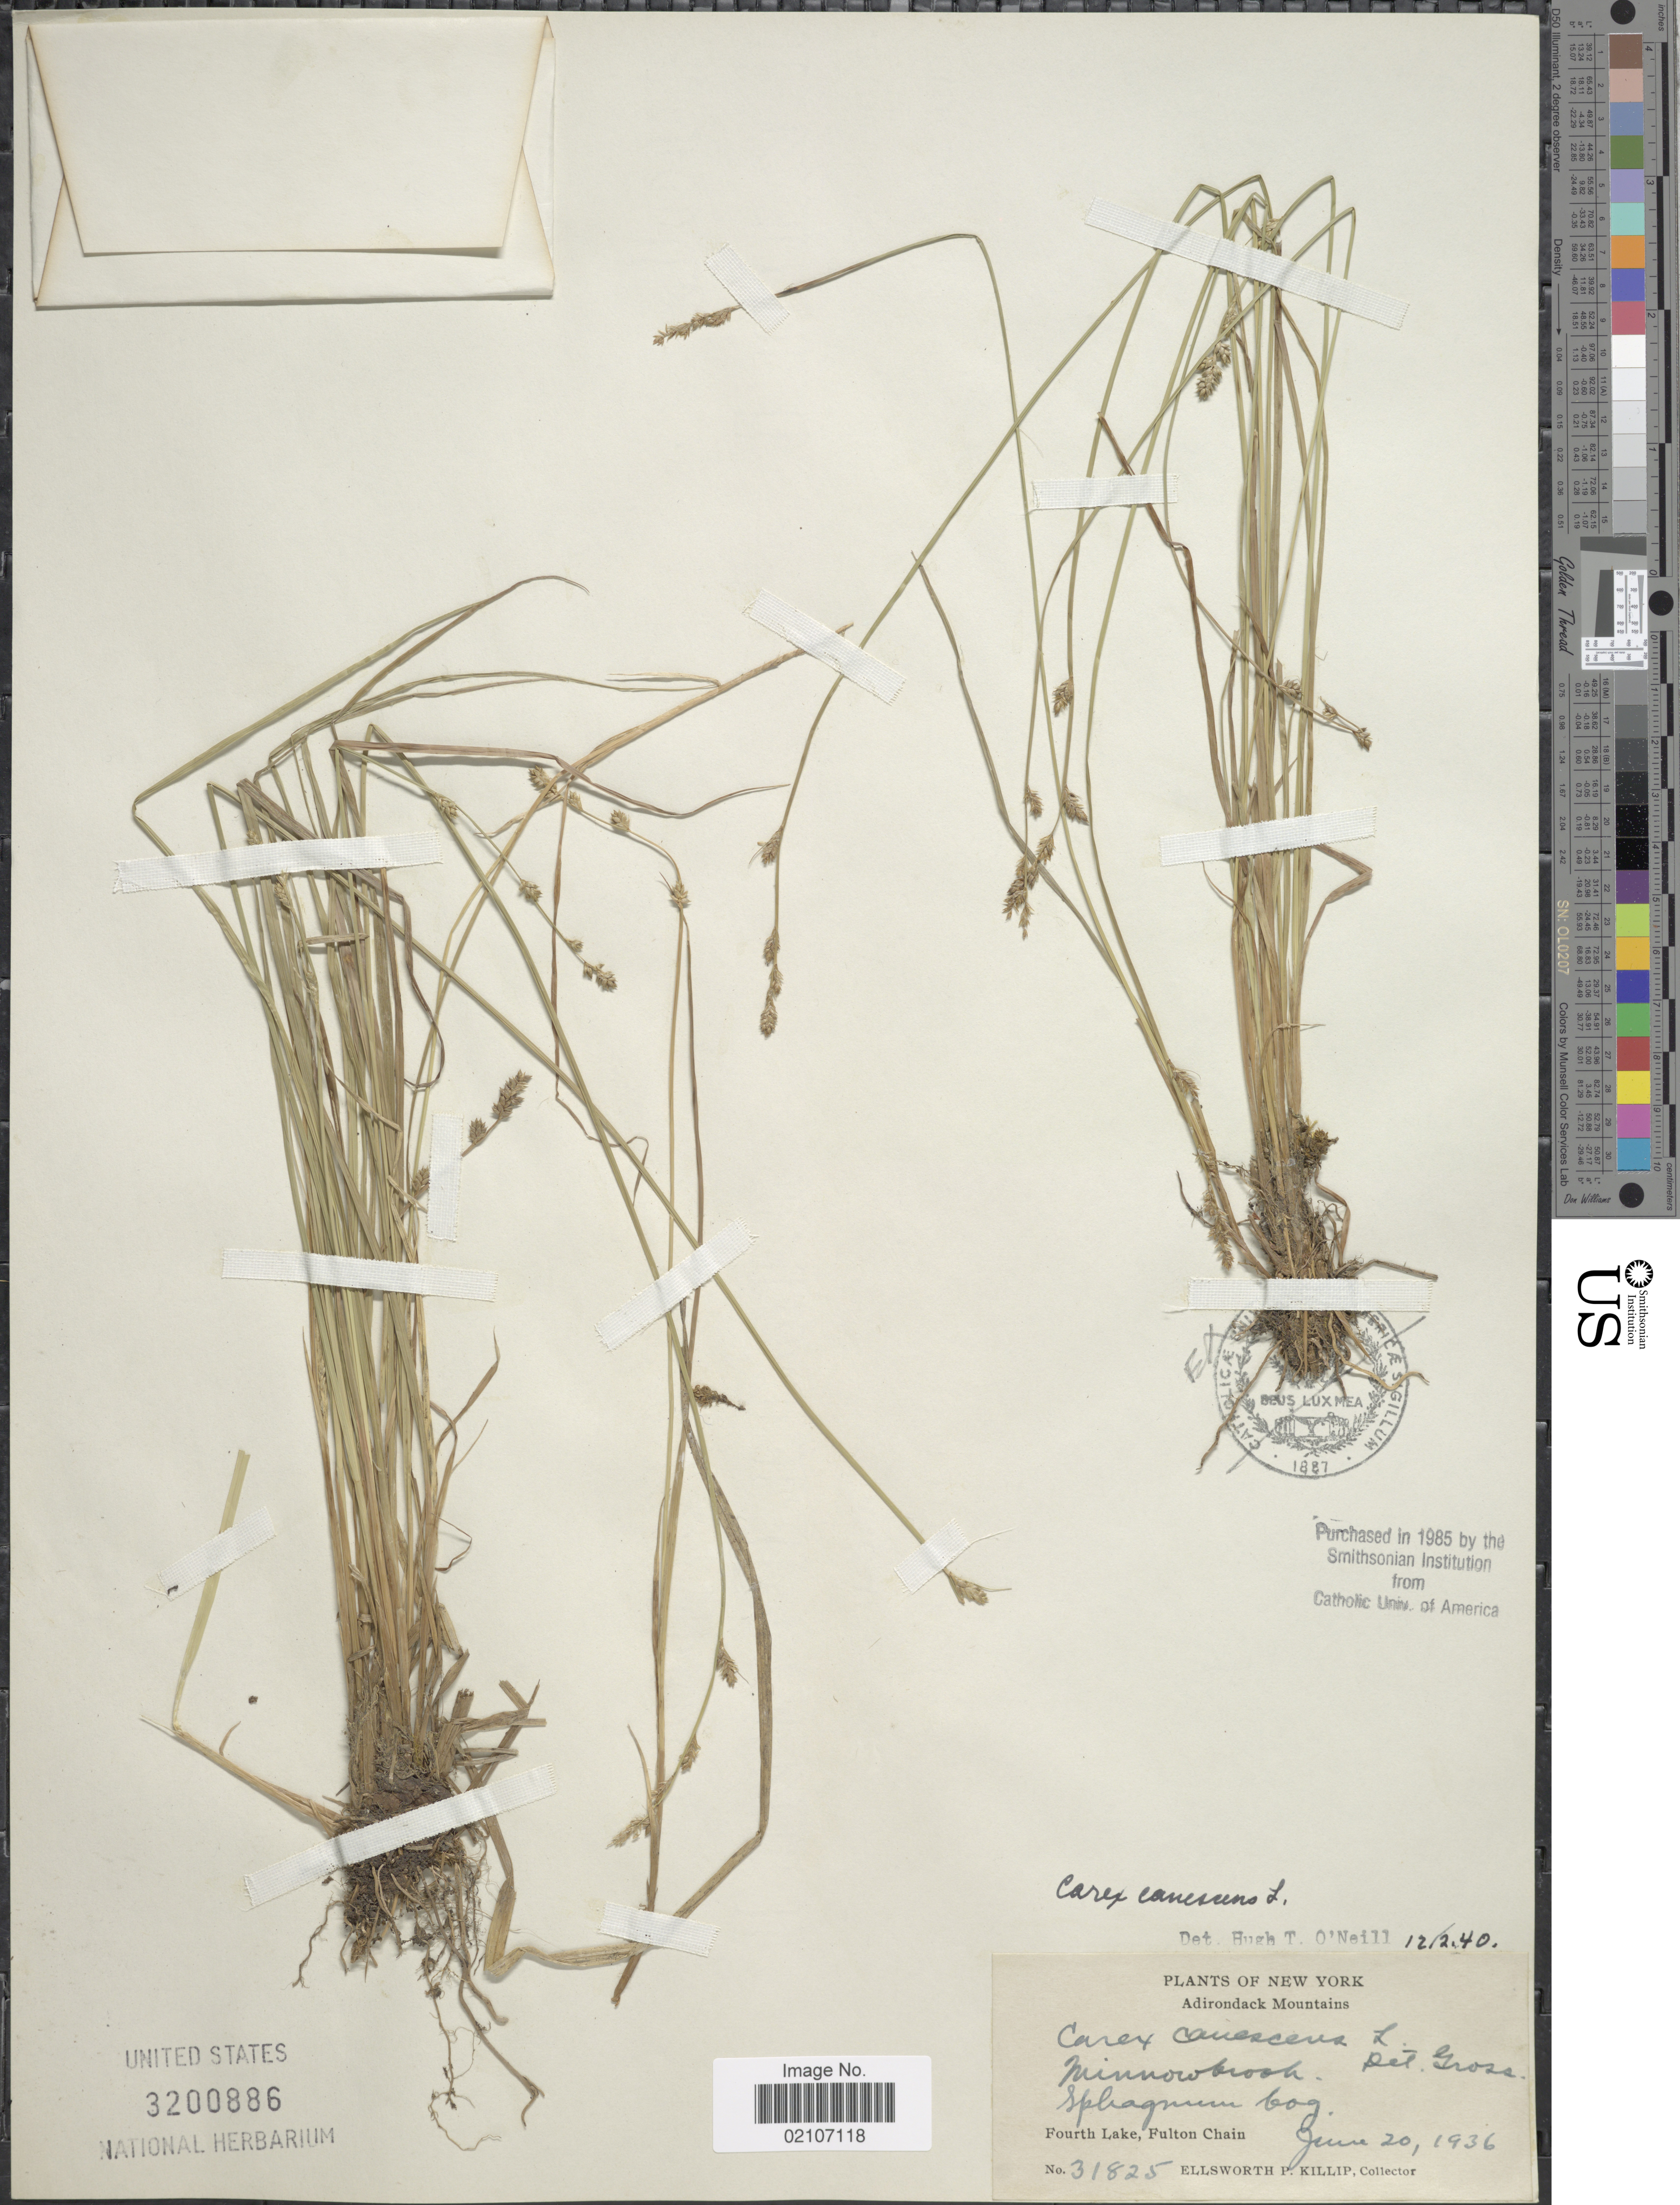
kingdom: Plantae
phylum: Tracheophyta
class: Liliopsida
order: Poales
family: Cyperaceae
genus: Carex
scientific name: Carex canescens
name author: L.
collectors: E. P. Killip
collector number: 31825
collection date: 1936-06-20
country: United States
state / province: New York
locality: Adirondack Mountains, Minnowbrook Sphagnum bog, Fourth Lake, Fulton Chain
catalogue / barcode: US 3200886